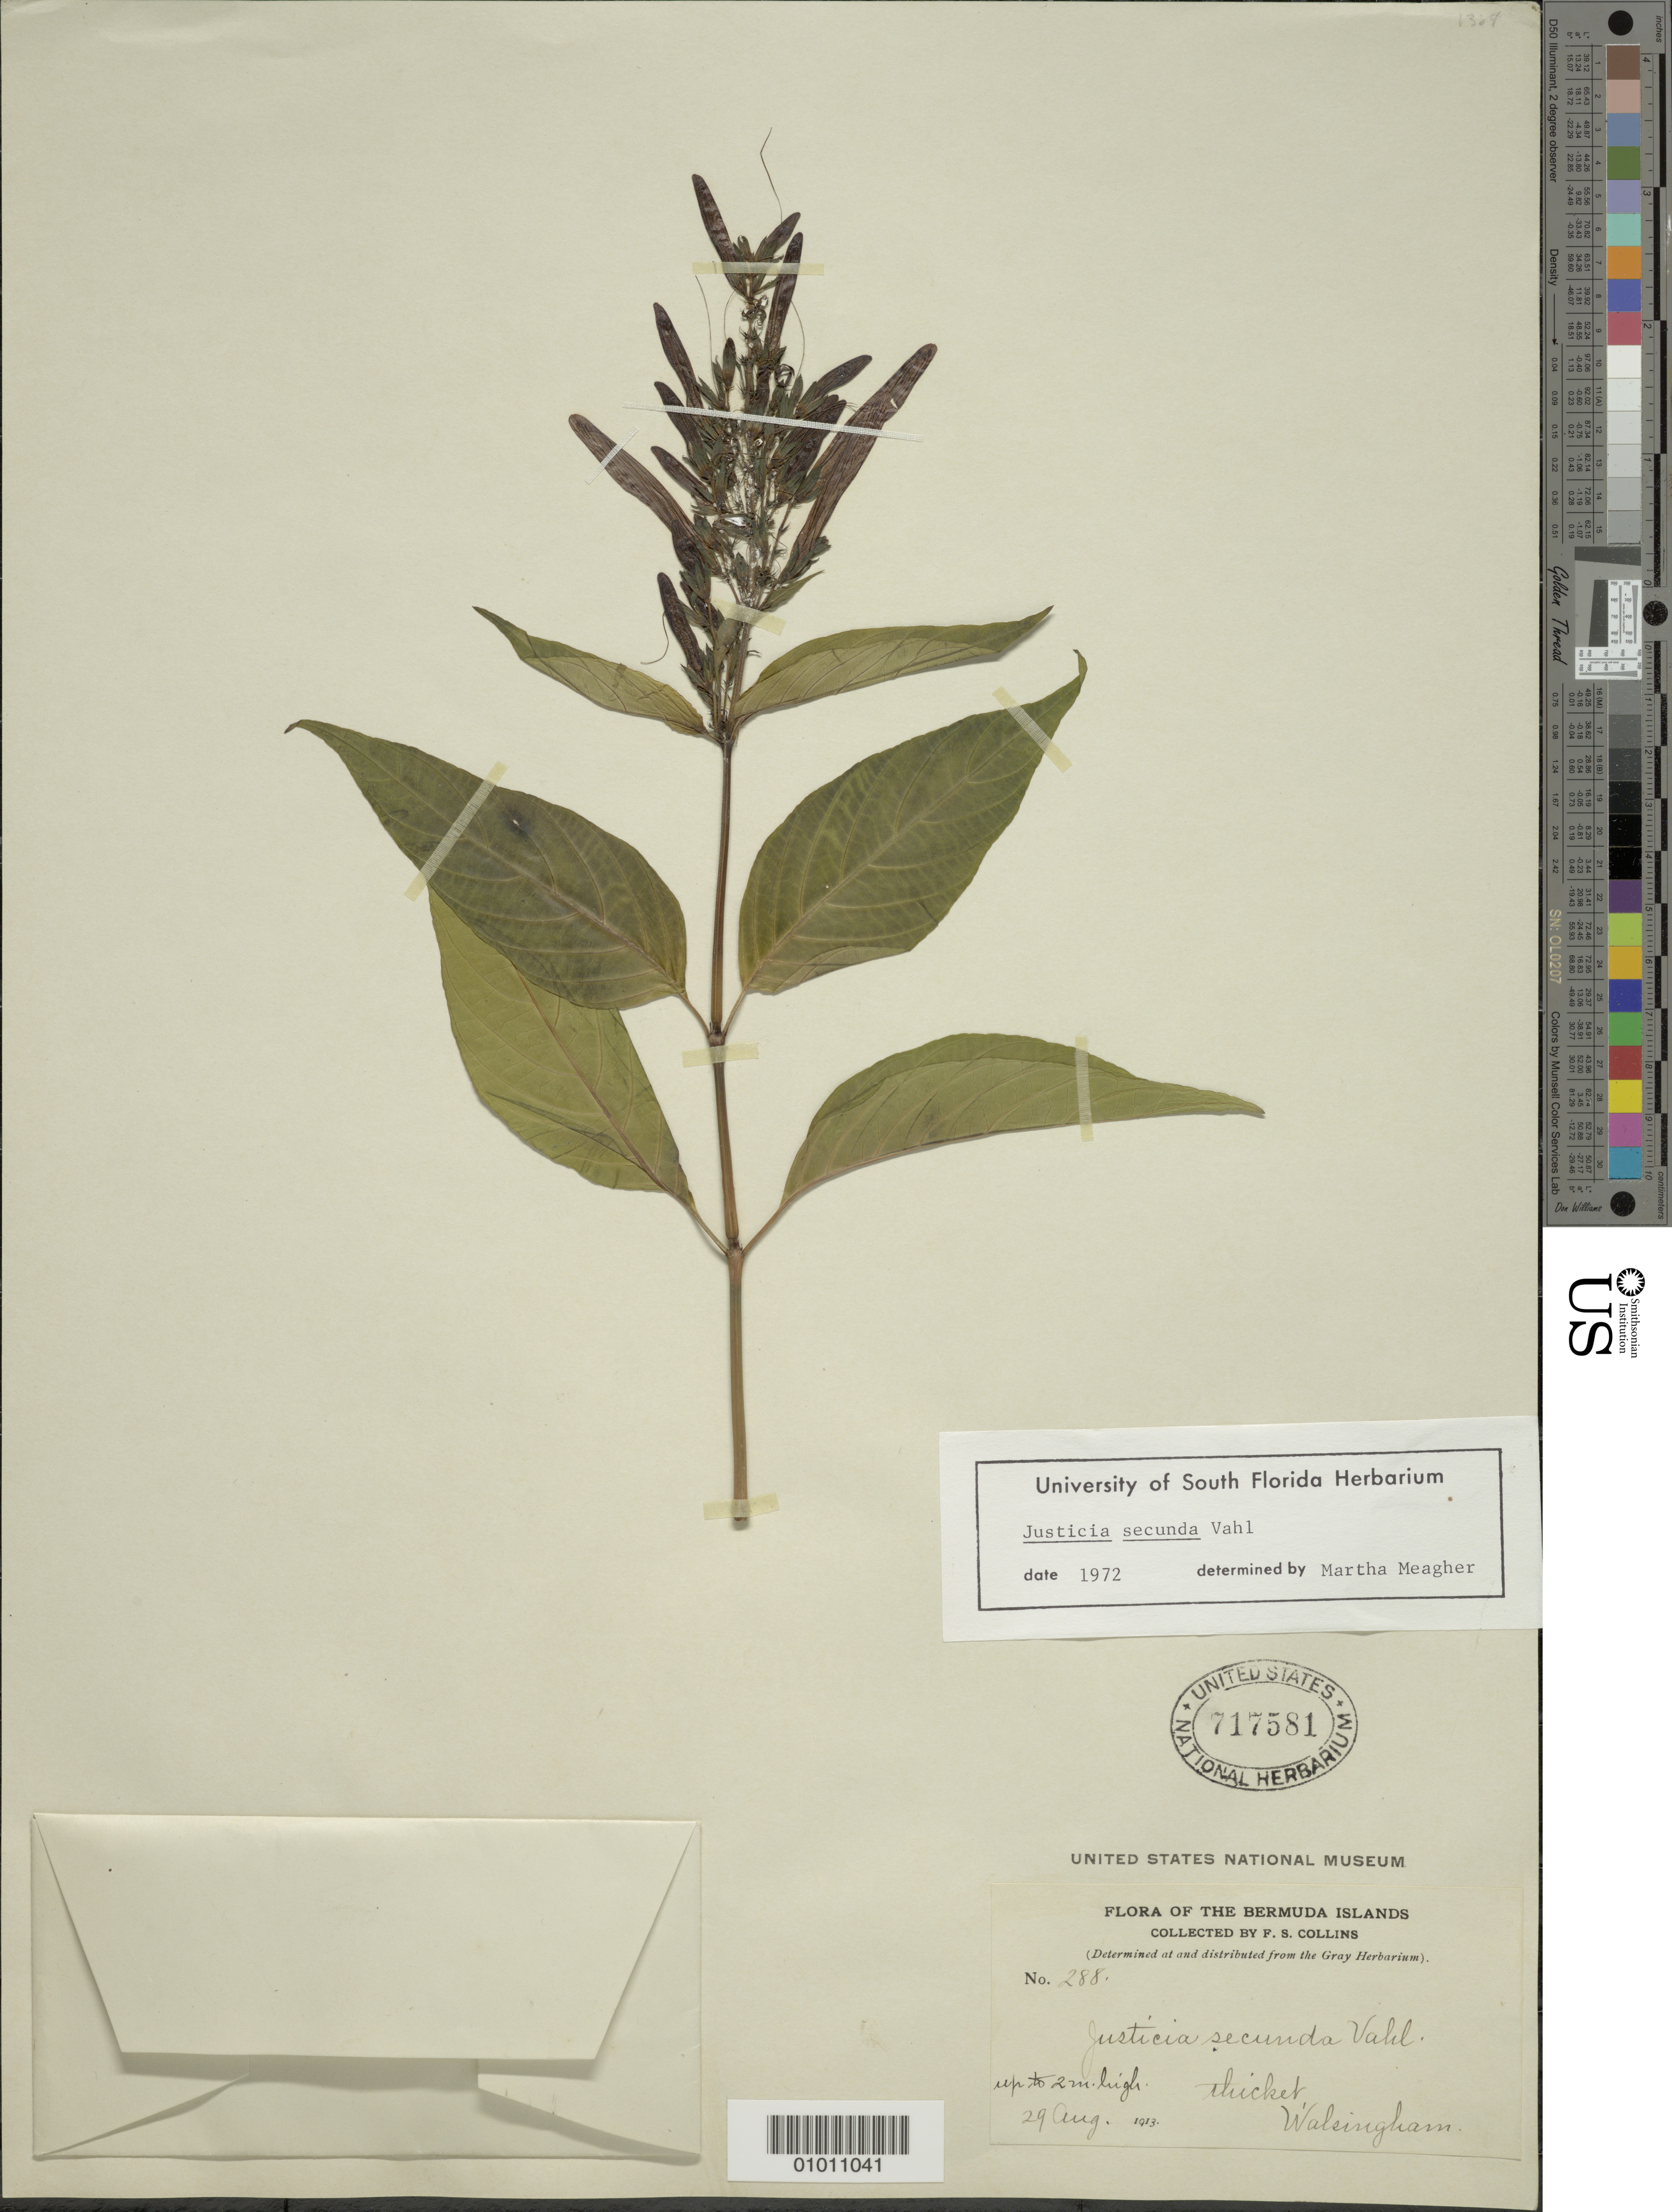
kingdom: Plantae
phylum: Tracheophyta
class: Magnoliopsida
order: Lamiales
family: Acanthaceae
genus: Justicia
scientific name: Justicia secunda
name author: Vahl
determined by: Meagher, M.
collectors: F. Collins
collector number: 288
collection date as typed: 29 Aug 1913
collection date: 1913-08-29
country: Bermuda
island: Bermuda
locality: Walsingham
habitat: Thicket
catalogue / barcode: US 717581